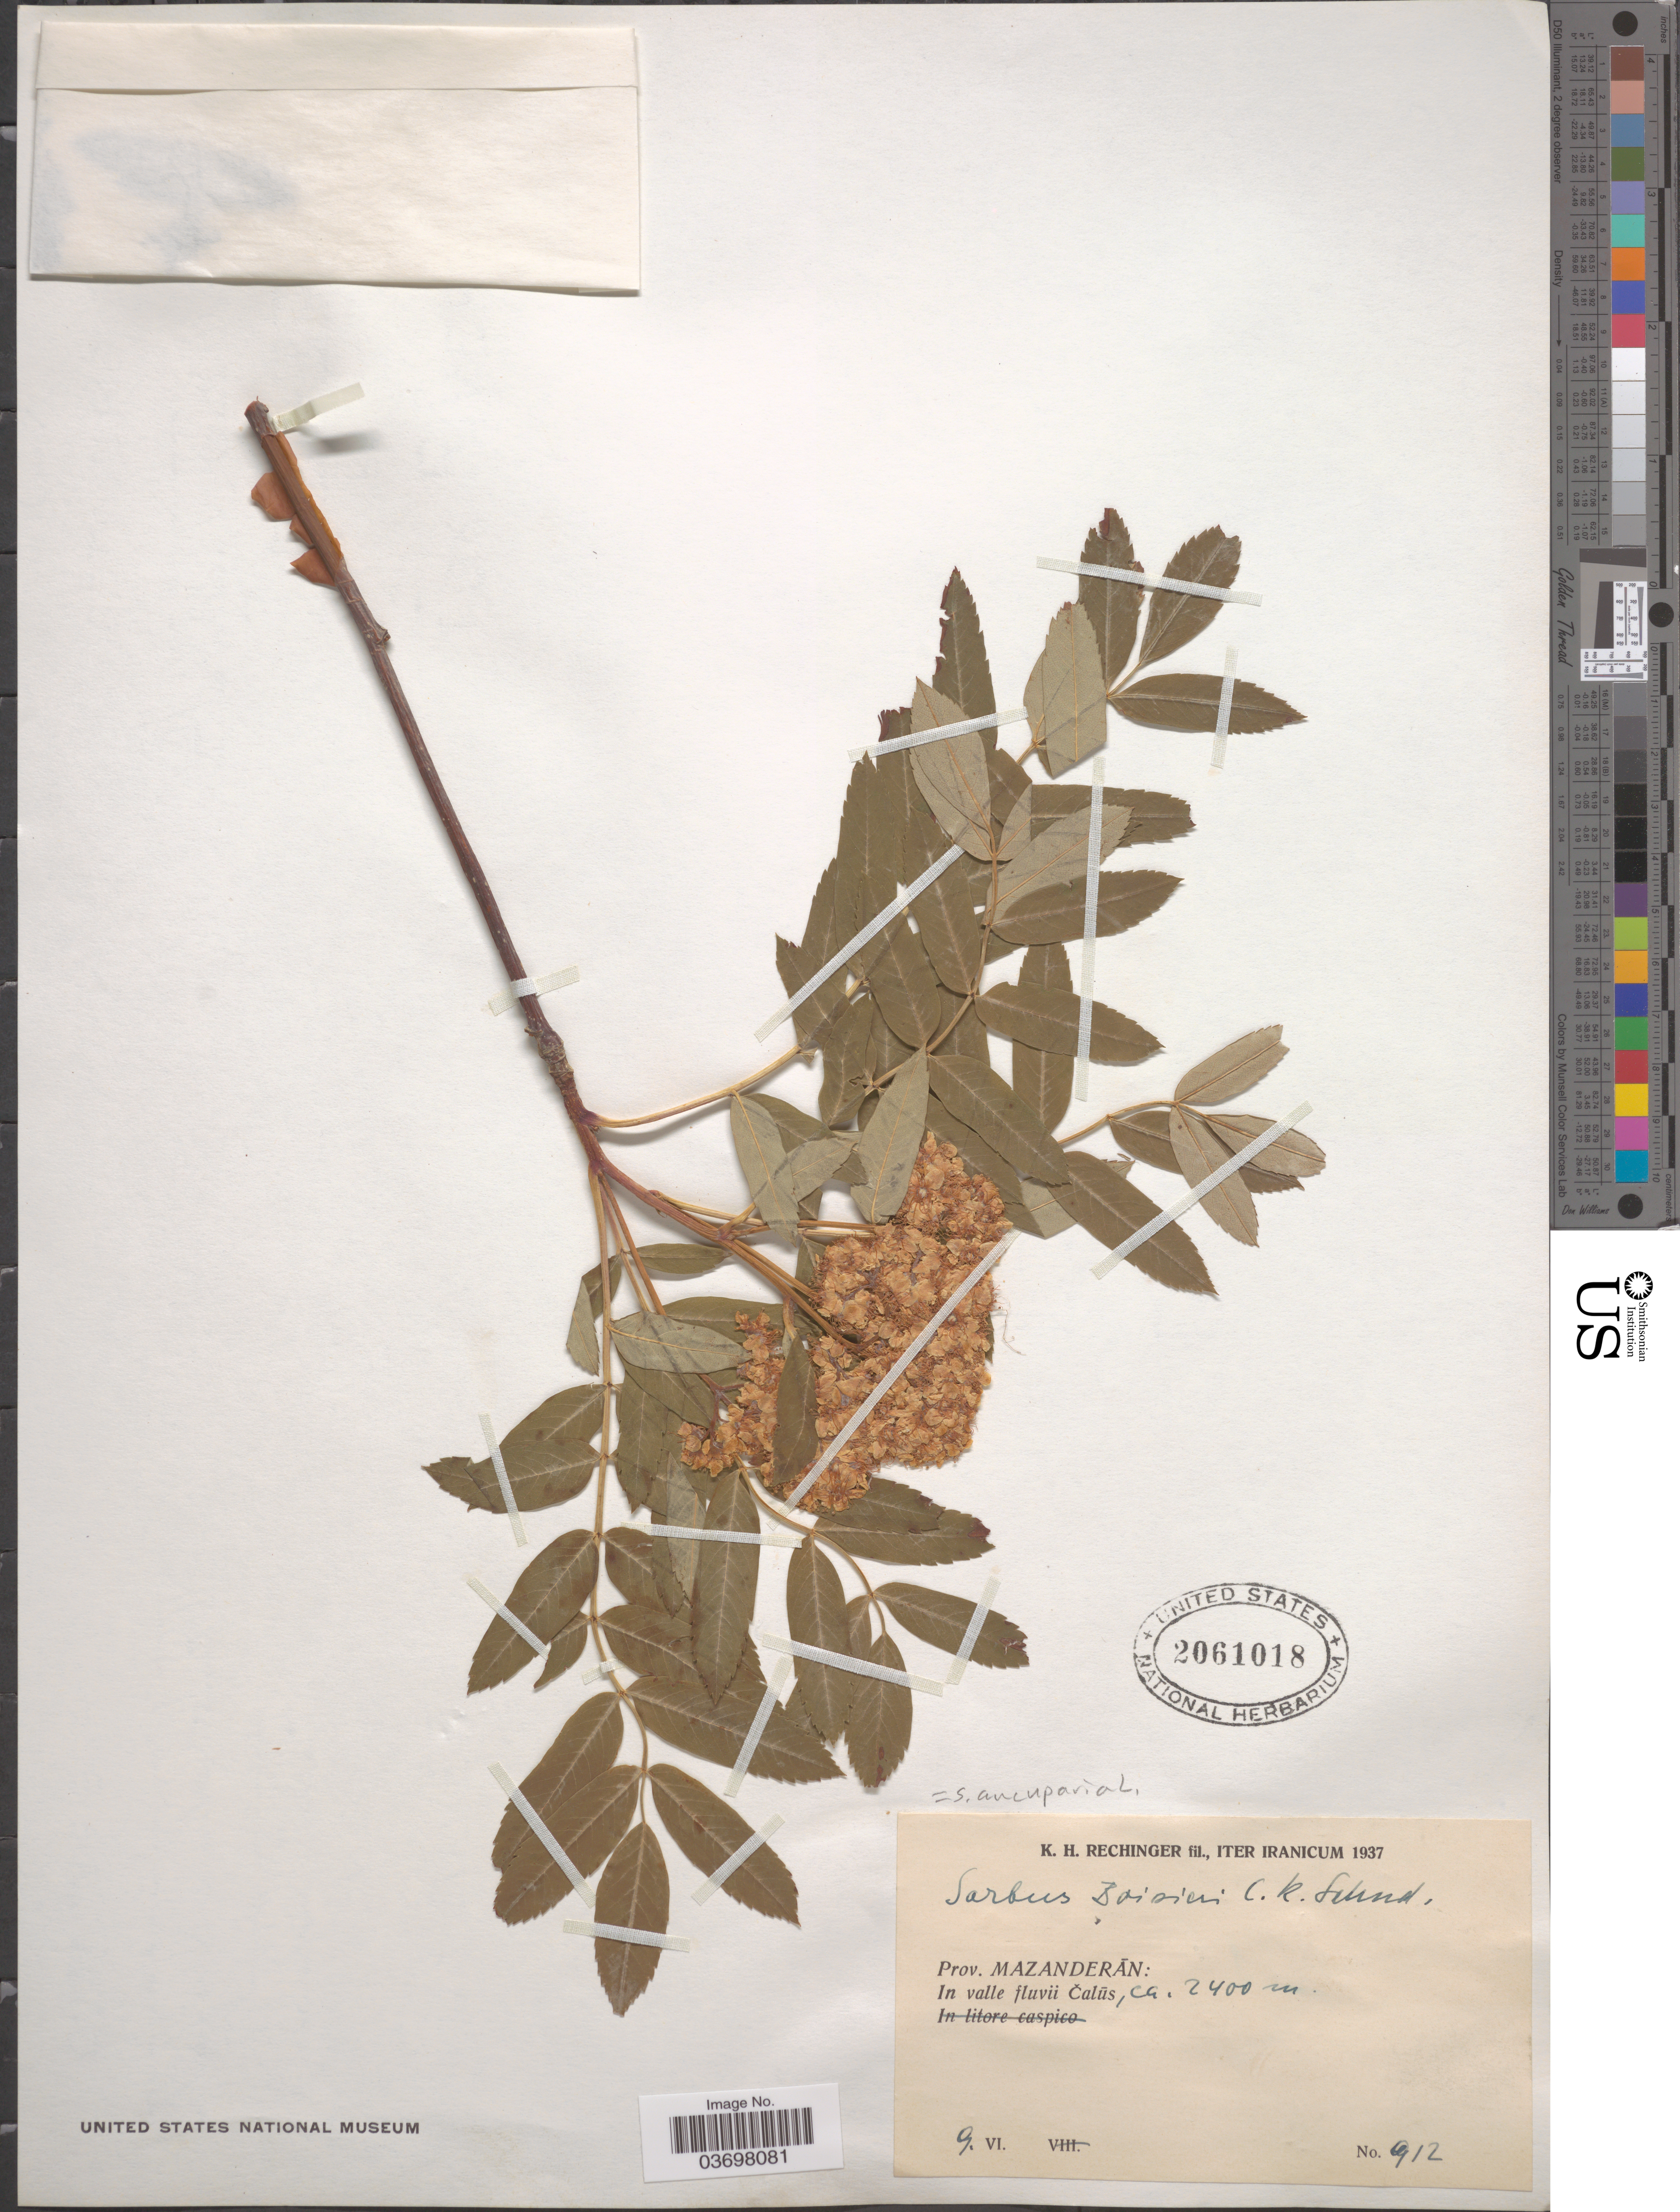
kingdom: Plantae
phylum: Tracheophyta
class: Magnoliopsida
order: Rosales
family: Rosaceae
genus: Sorbus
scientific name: Sorbus aucuparia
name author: L.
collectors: K. H. Rechinger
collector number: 912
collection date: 1937-06-09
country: Iran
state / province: Mazandaran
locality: Iter Iranicum. Prov. Mazanderān: In valle fluvii Čalūs.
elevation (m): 2400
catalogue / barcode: US 2061018